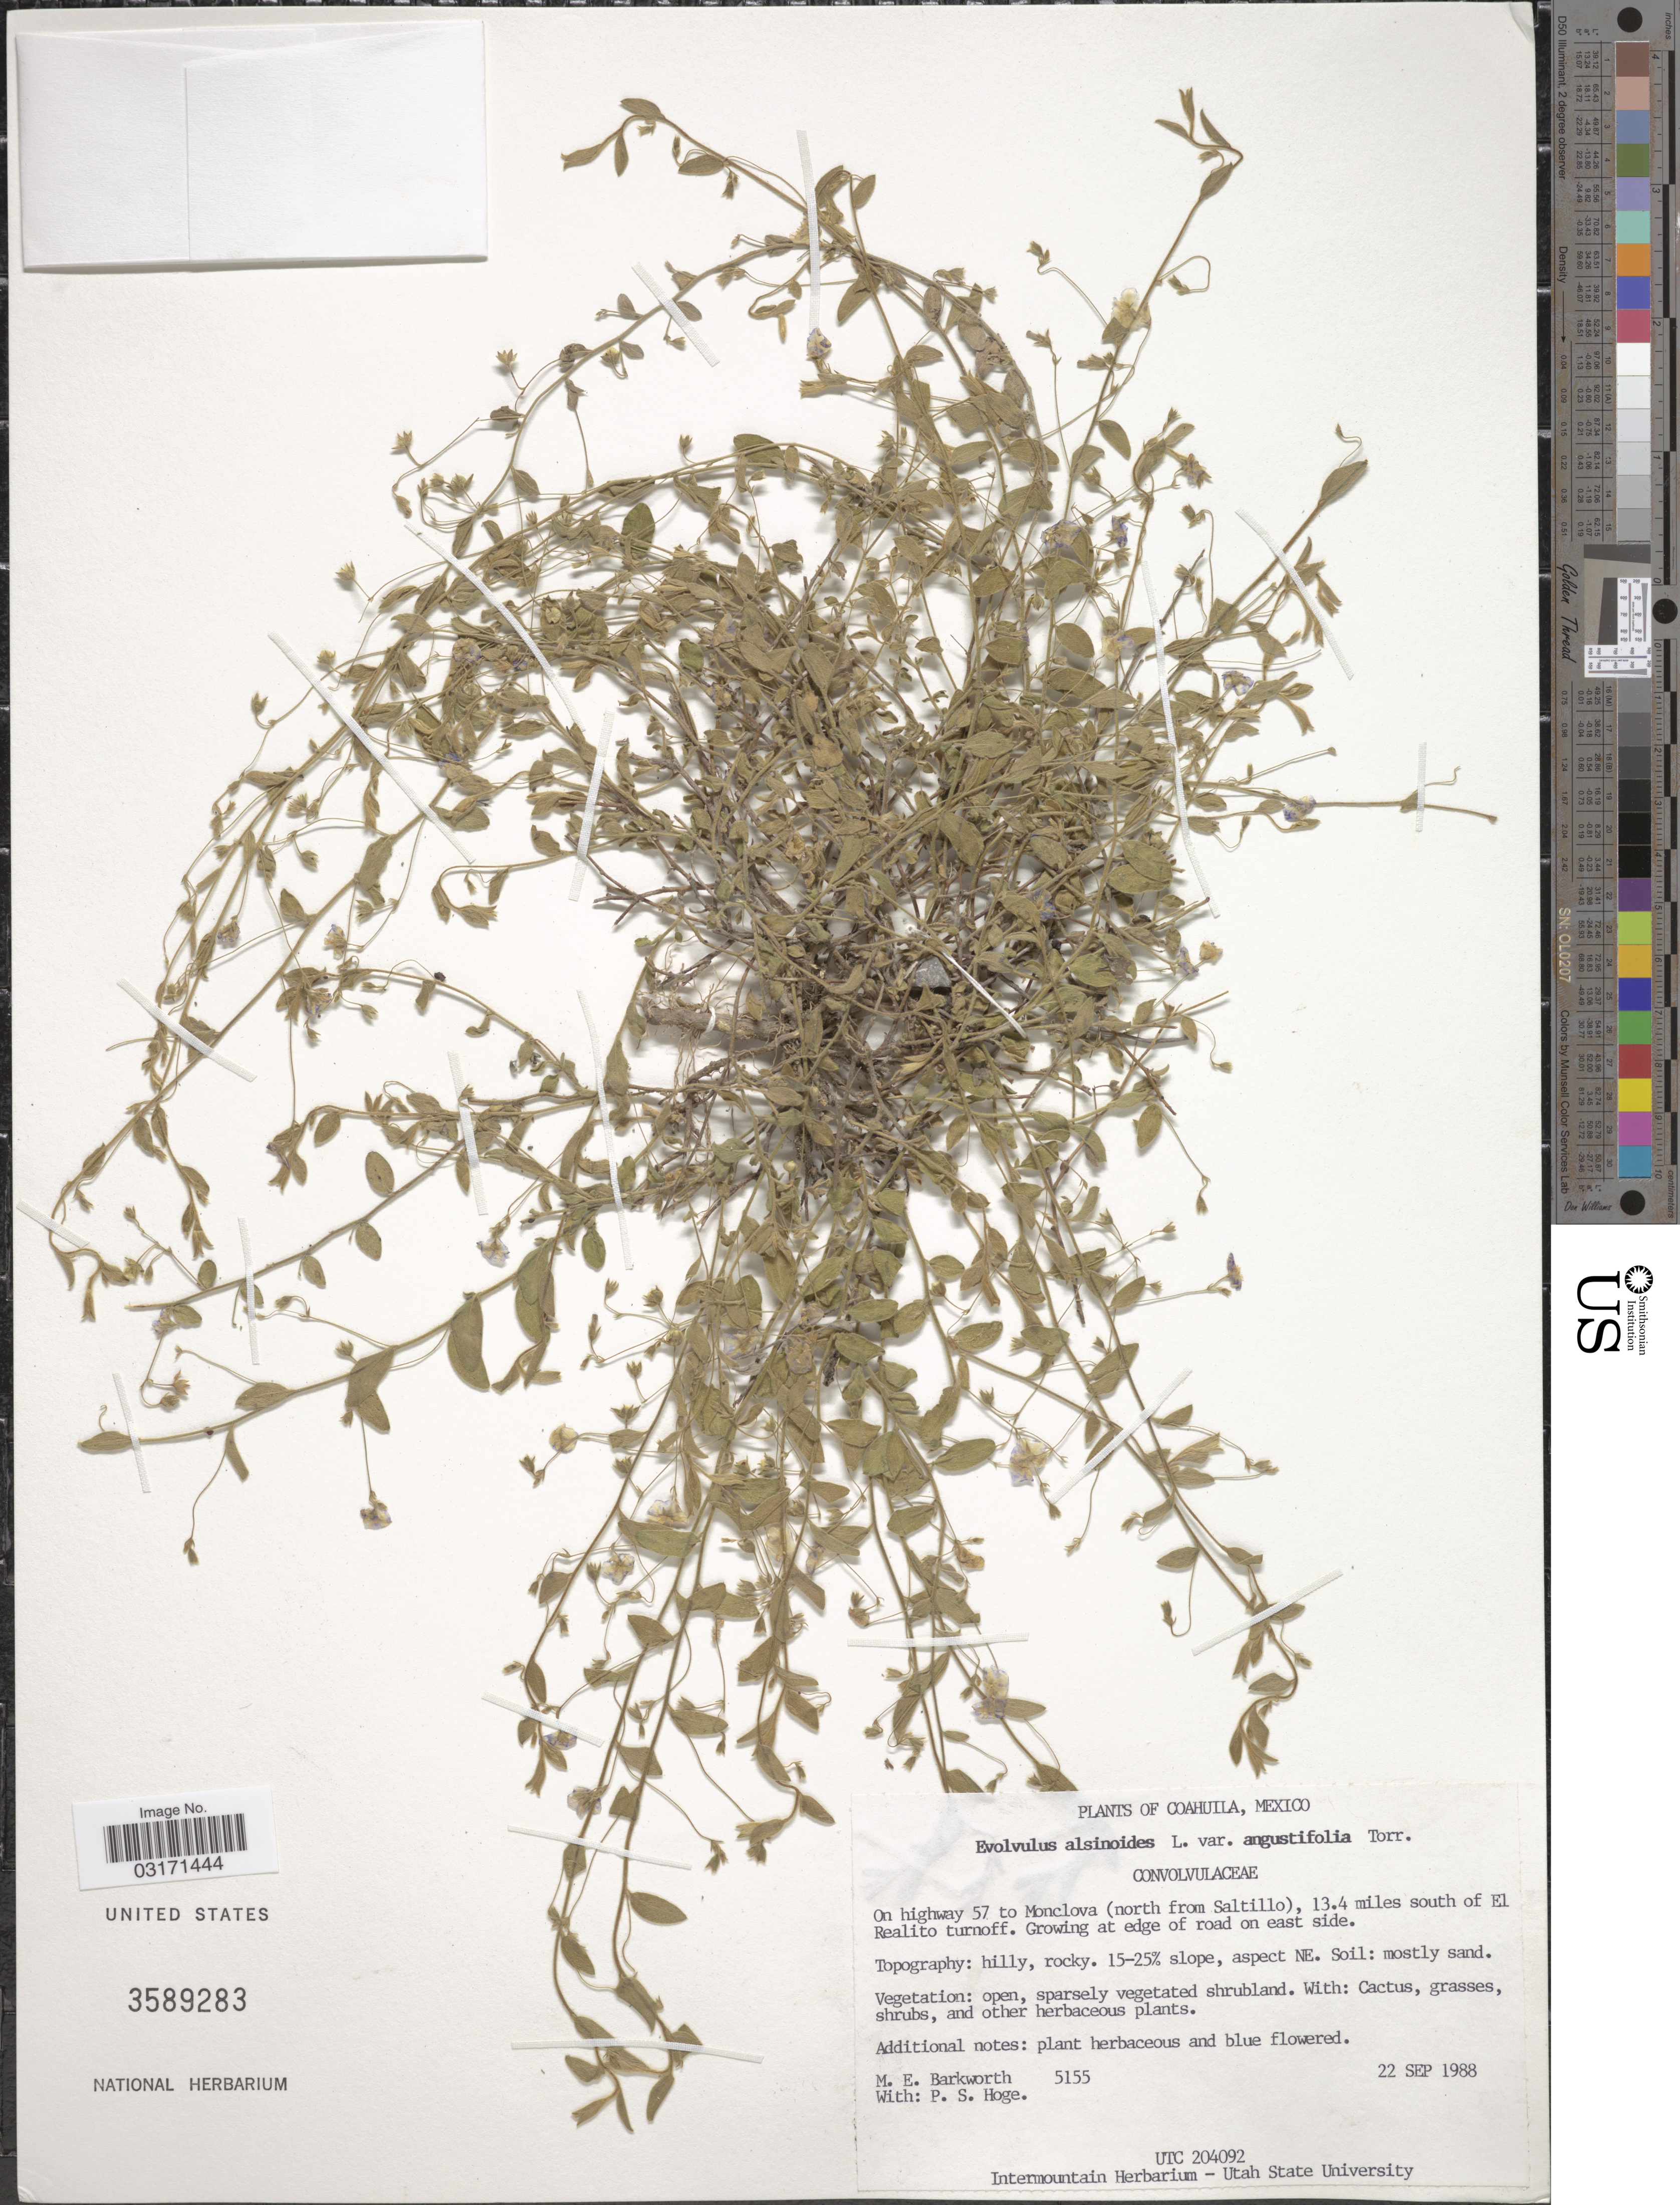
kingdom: Plantae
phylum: Tracheophyta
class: Magnoliopsida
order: Solanales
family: Convolvulaceae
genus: Evolvulus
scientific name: Evolvulus alsinoides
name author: (L.) L.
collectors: M. E. Barkworth & P. S. Hoge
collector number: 5155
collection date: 1988-09-22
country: Mexico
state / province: Coahuila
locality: On highway 57 to Monclova (north from Saltillo), 13.4 miles south of El Realito turnoff, Growing at edge of road on east side.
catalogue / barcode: US 3589283